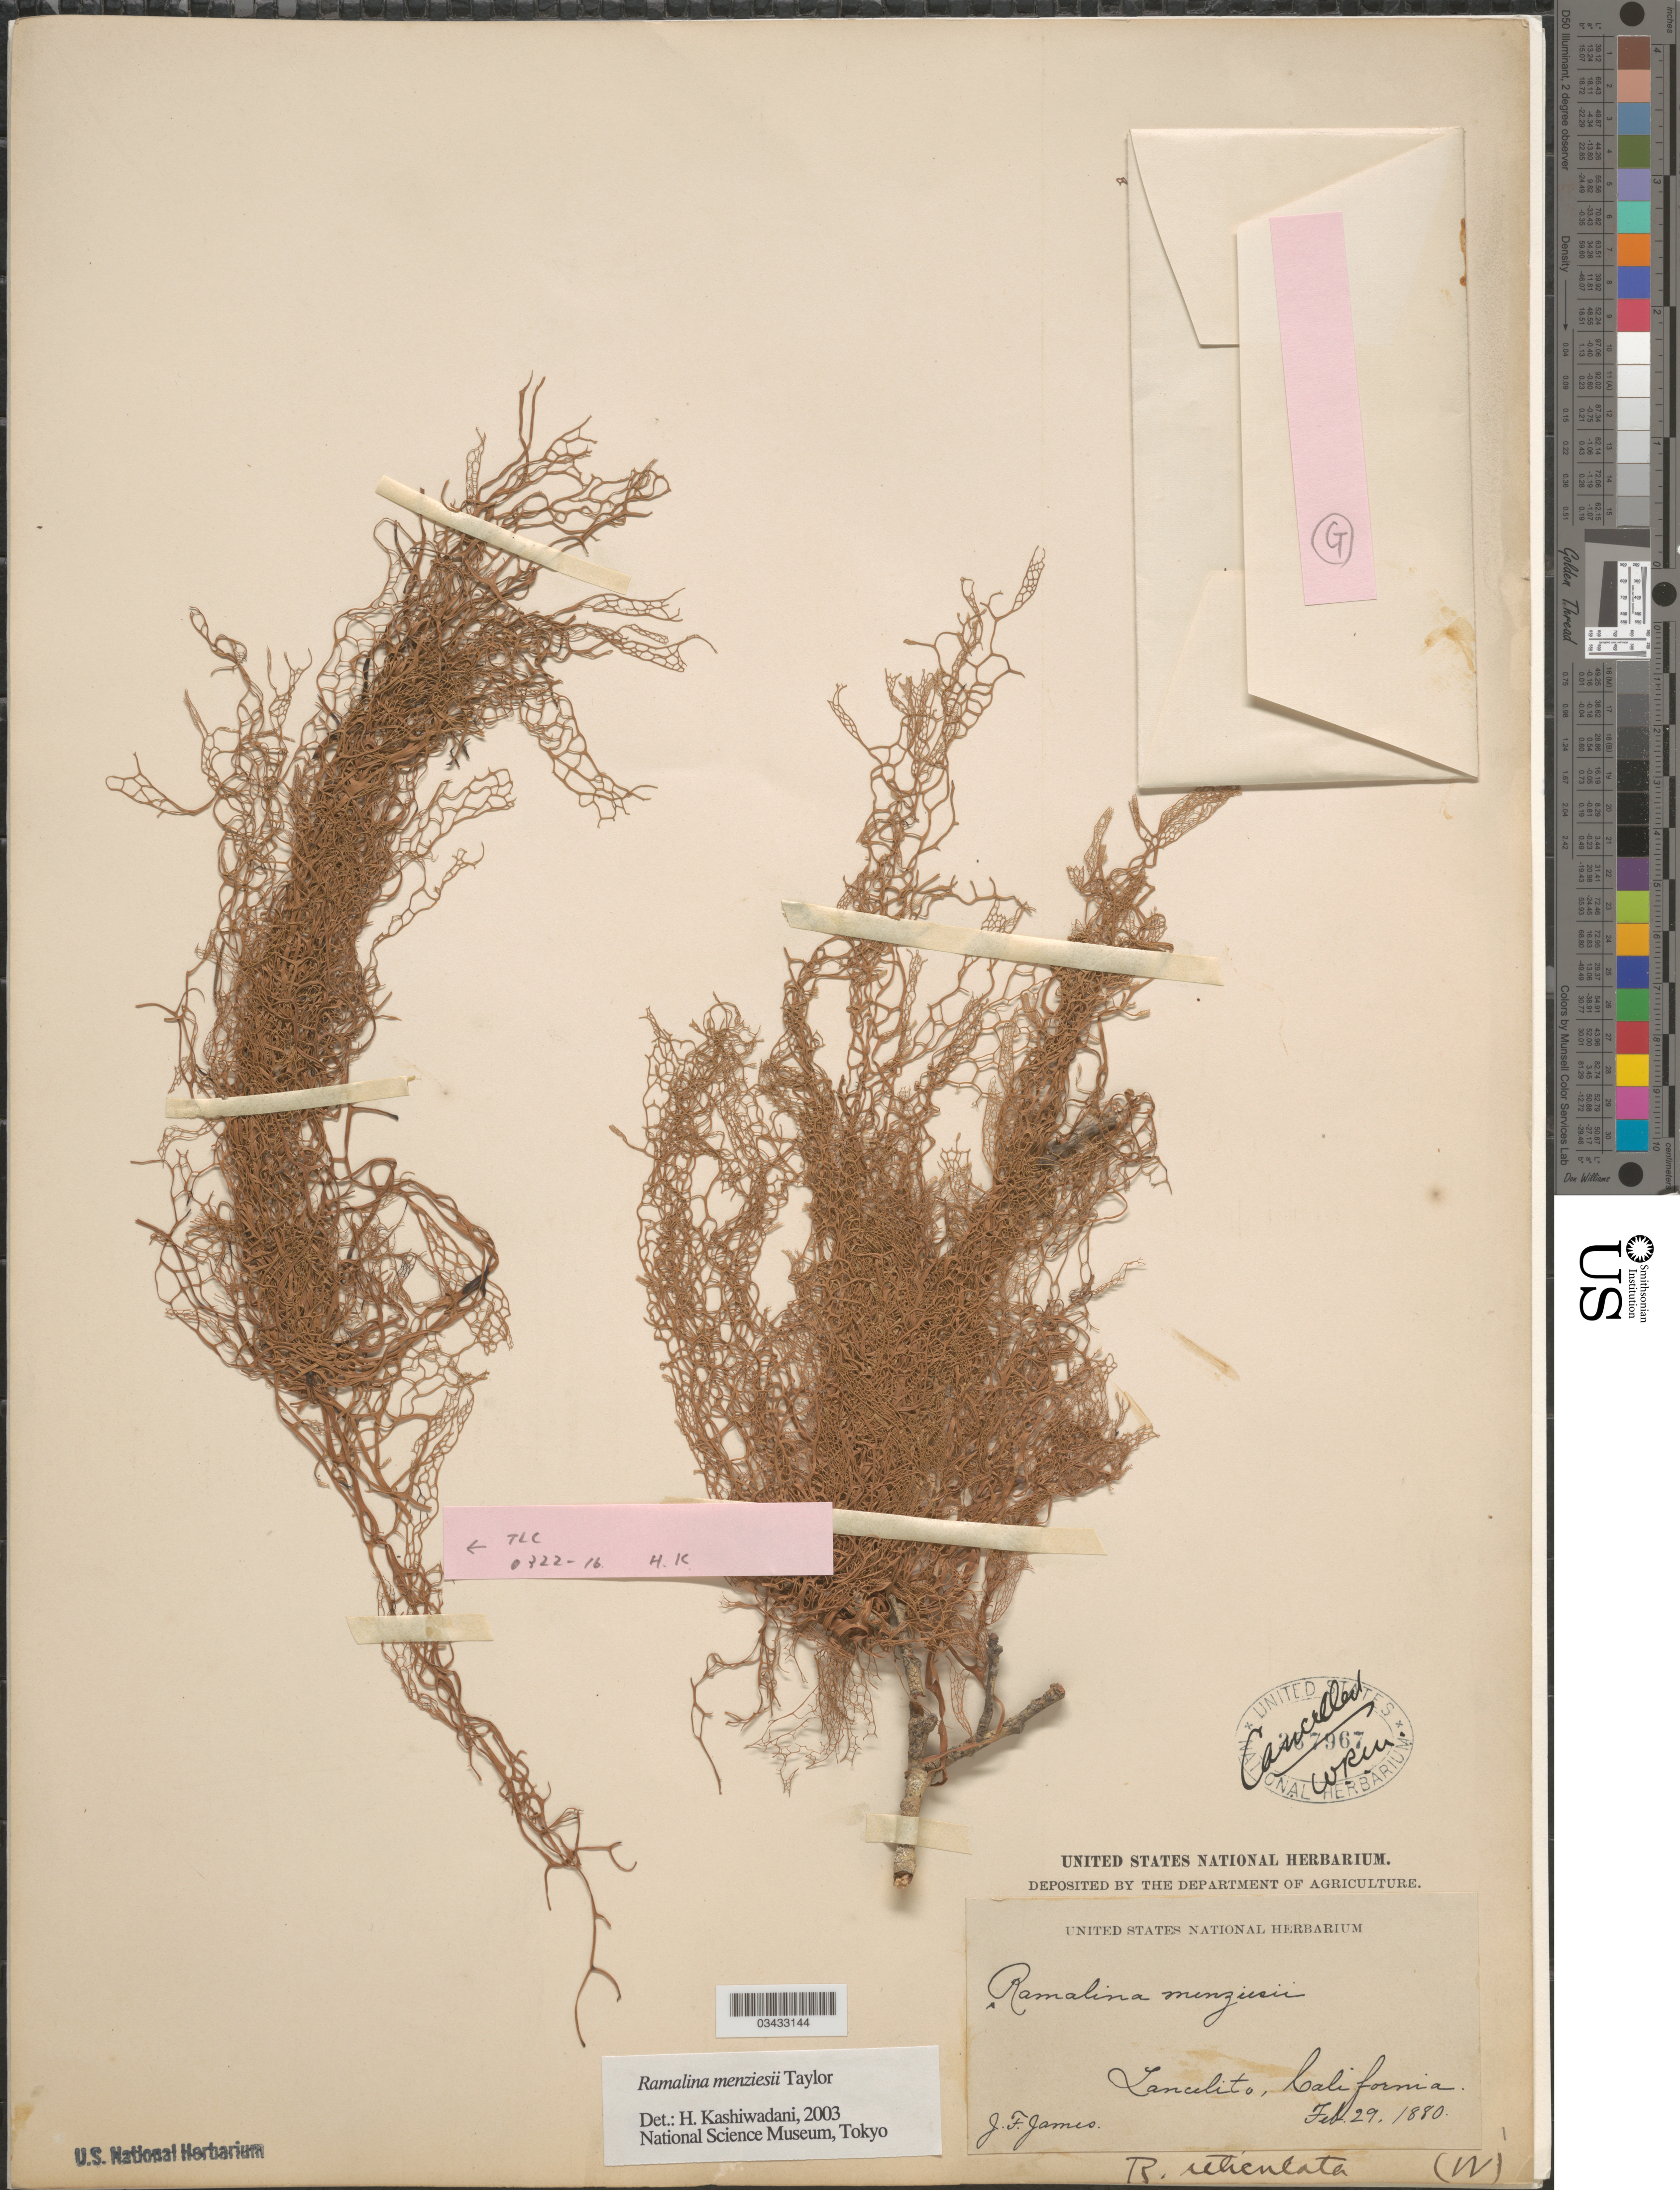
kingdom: Fungi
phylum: Ascomycota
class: Lecanoromycetes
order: Lecanorales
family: Ramalinaceae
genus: Ramalina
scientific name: Ramalina menziesii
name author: T. Taylor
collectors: J. James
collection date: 1880-02-29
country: United States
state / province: California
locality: Lancelito